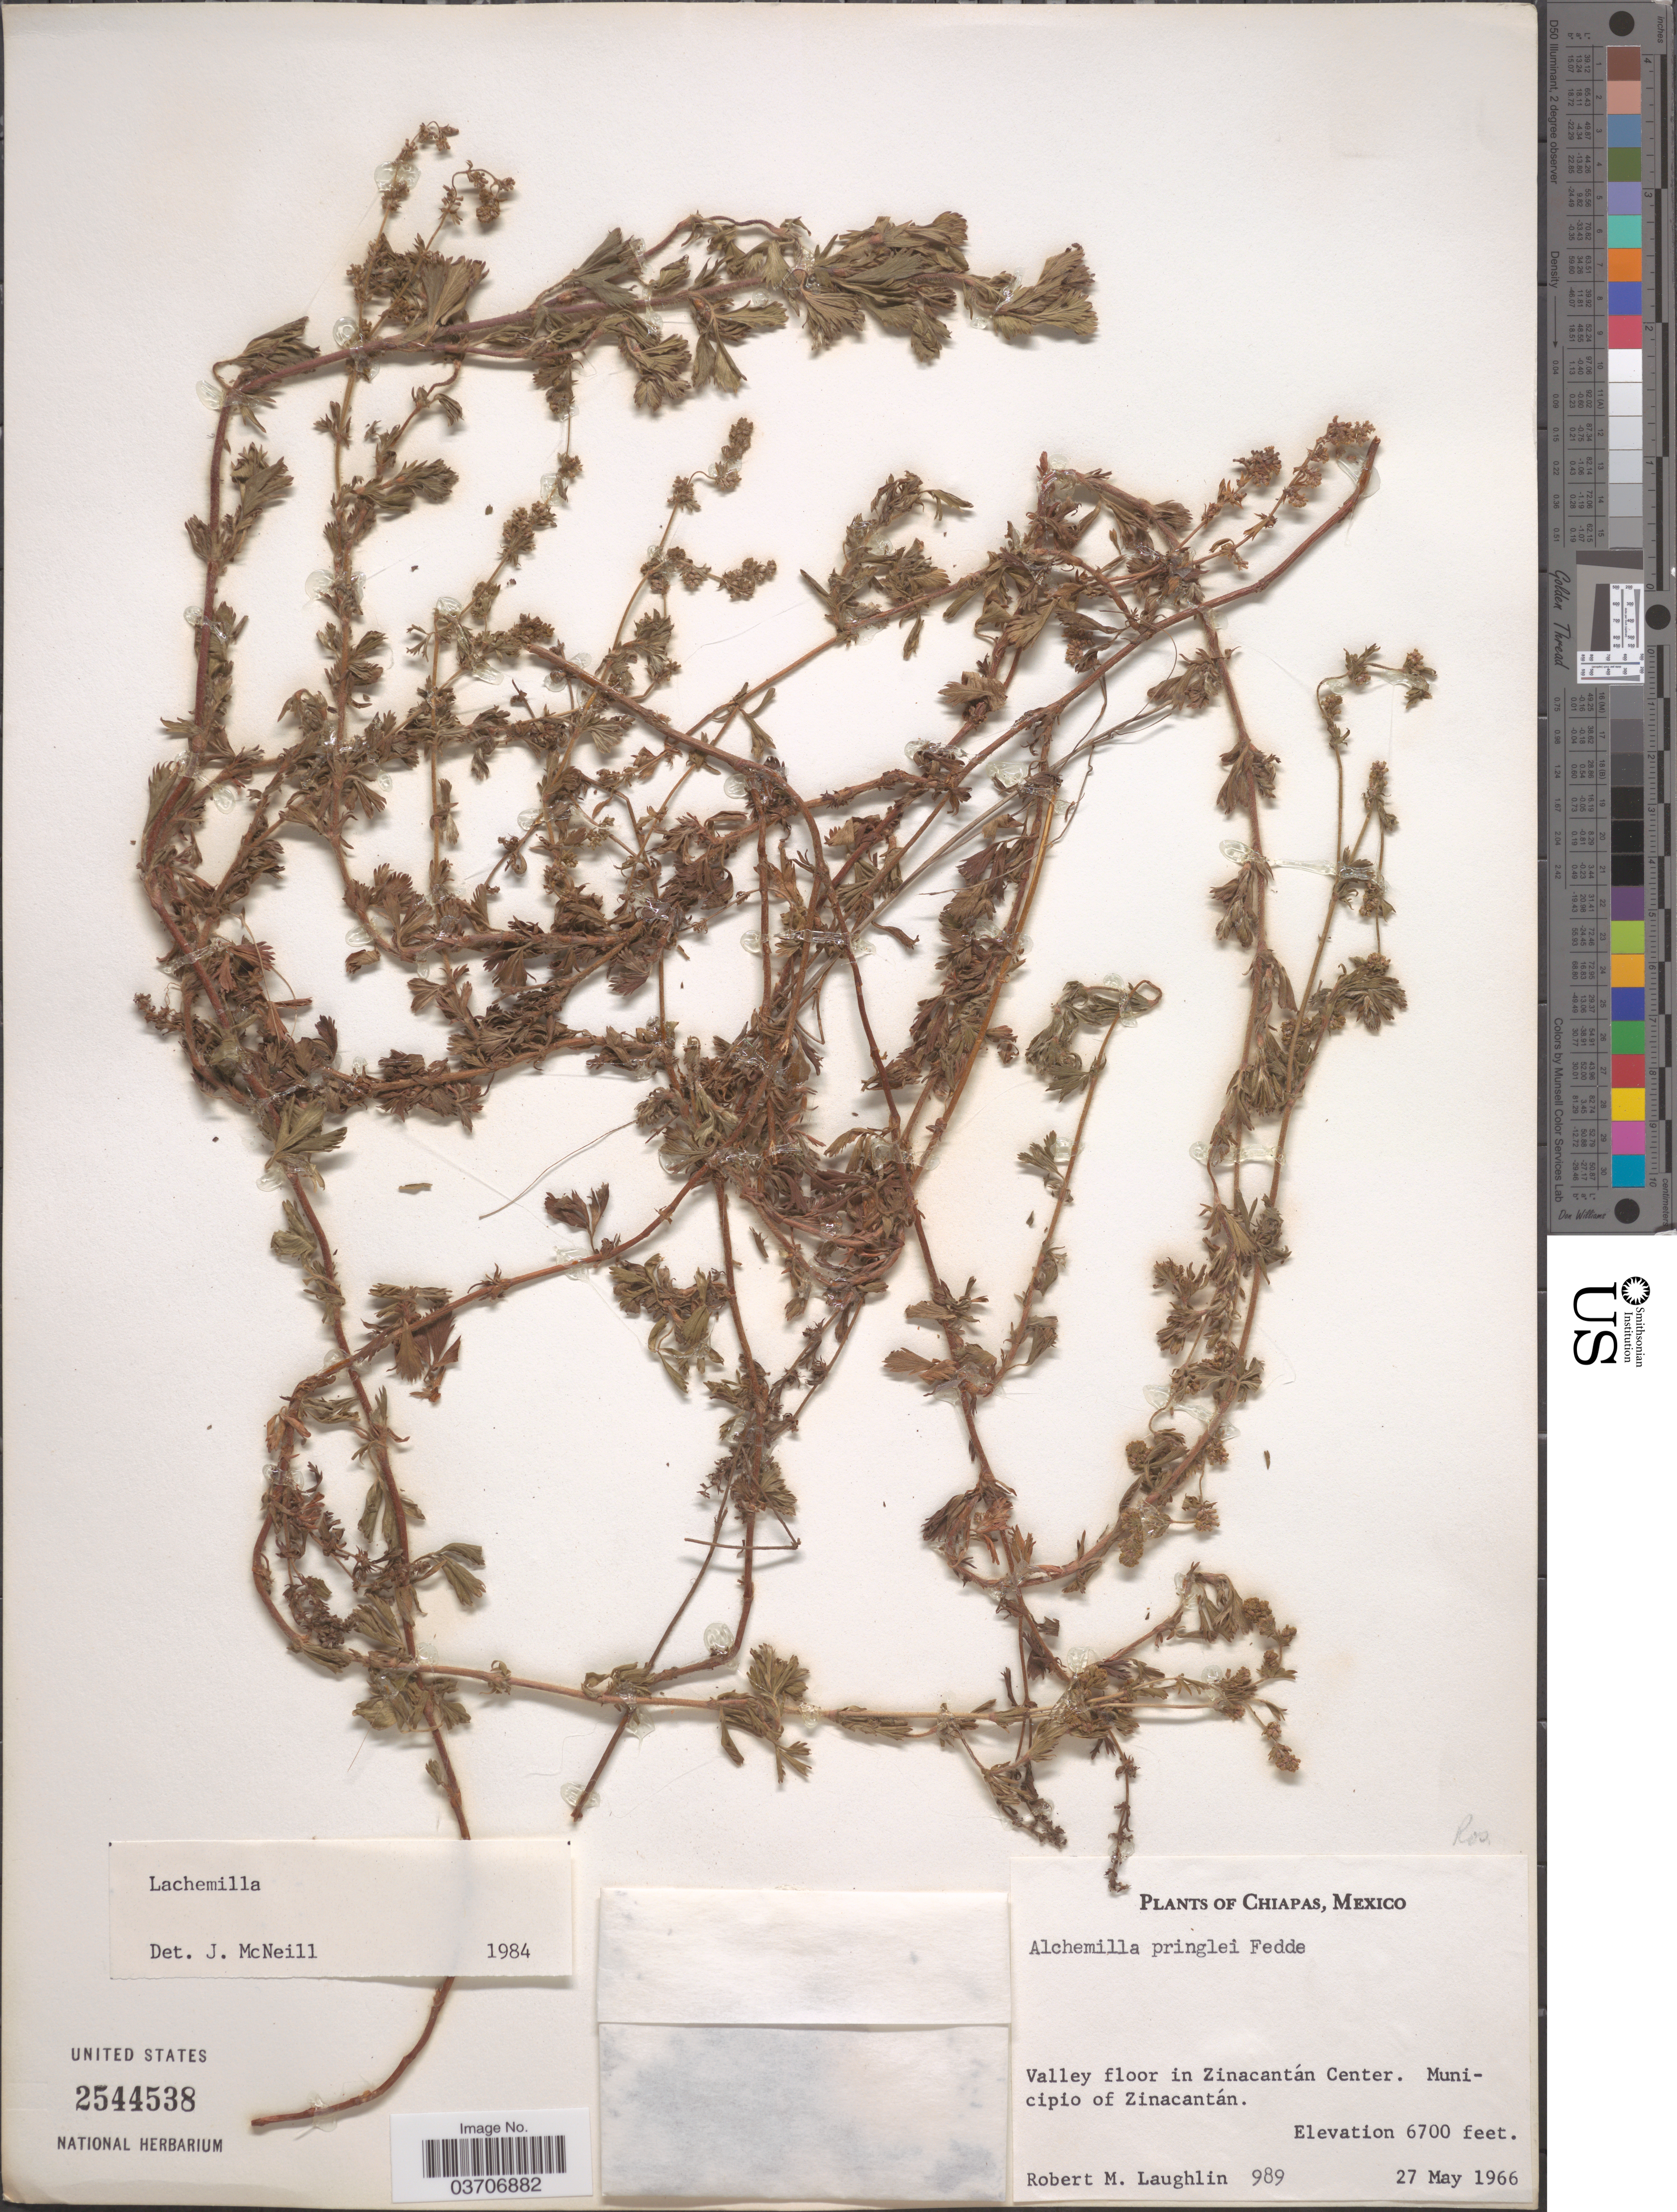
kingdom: Plantae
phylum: Tracheophyta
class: Magnoliopsida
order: Rosales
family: Rosaceae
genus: Lachemilla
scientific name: Lachemilla sp.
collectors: R. M. Laughlin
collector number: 989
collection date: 1966-05-27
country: Mexico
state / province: Chiapas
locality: Valley floor in Zinacantán Center. Municipio of Zinacantán.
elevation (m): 2042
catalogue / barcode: US 2544538